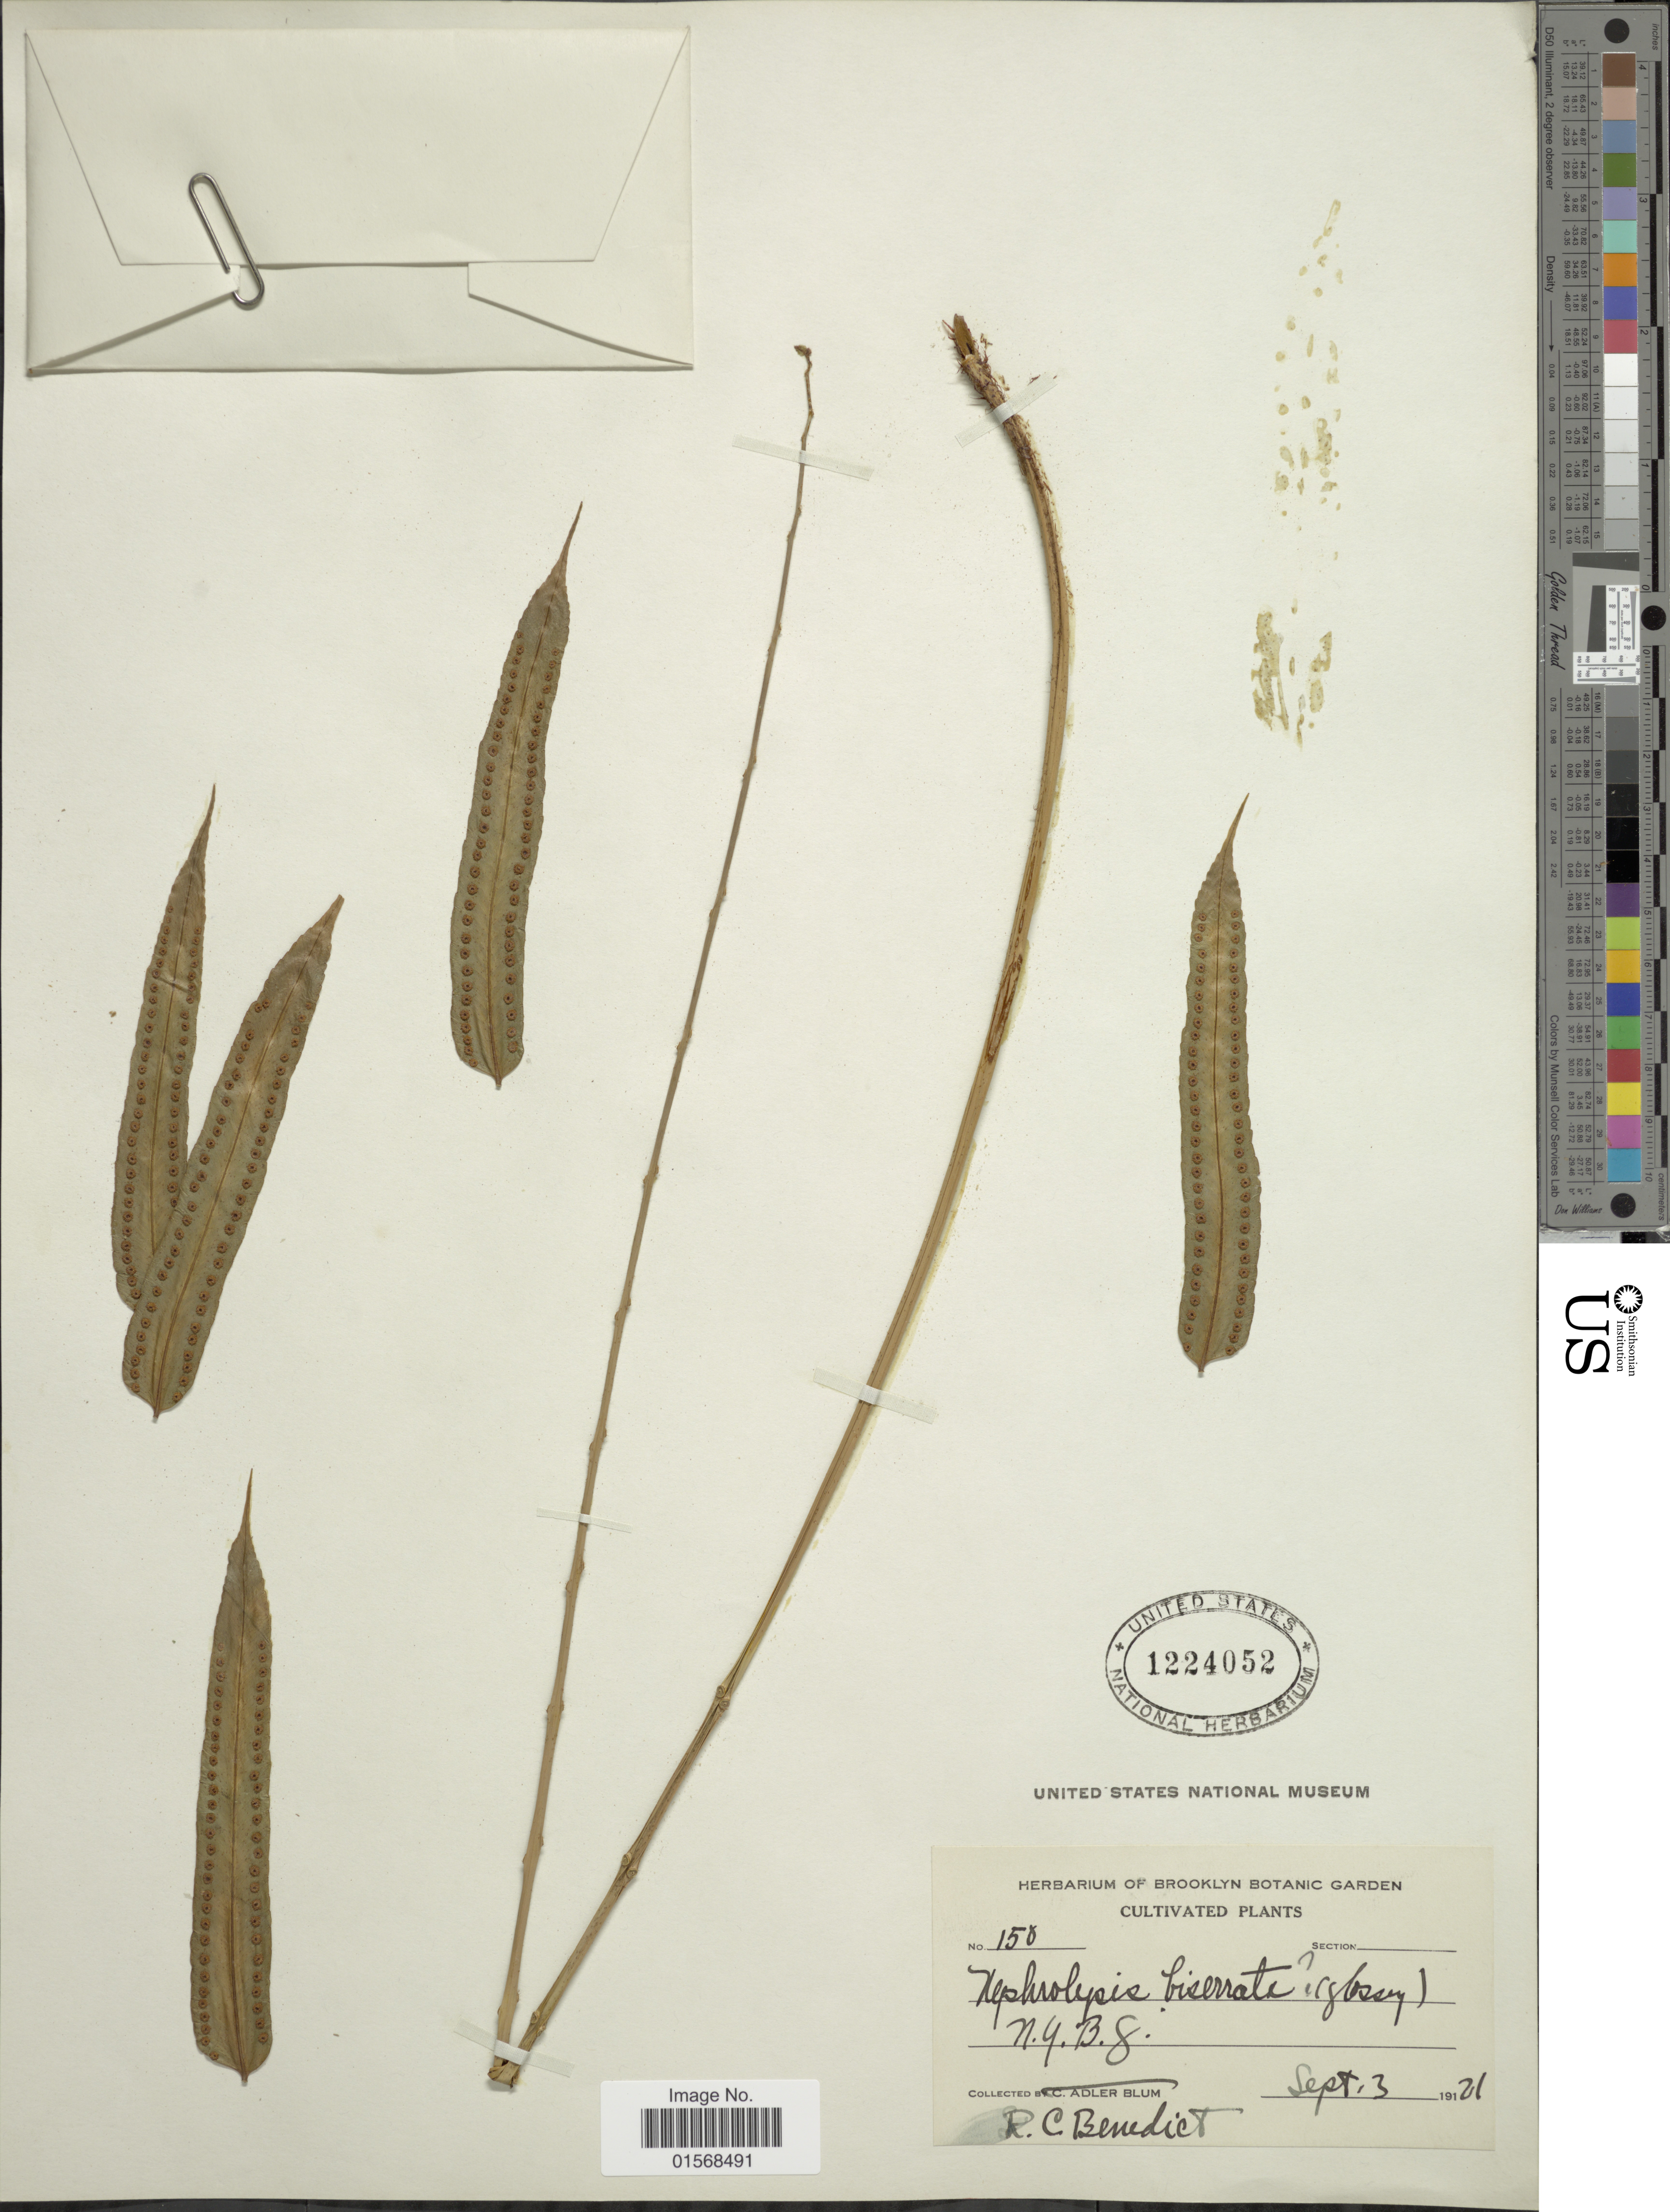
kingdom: Plantae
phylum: Tracheophyta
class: Polypodiopsida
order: Polypodiales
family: Nephrolepidaceae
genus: Nephrolepis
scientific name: Nephrolepis biserrata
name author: (Sw.) Schott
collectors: R. C. Benedict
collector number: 150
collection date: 1921-09-03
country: United States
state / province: New York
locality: N.Y.B.G.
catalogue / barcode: US 1224052